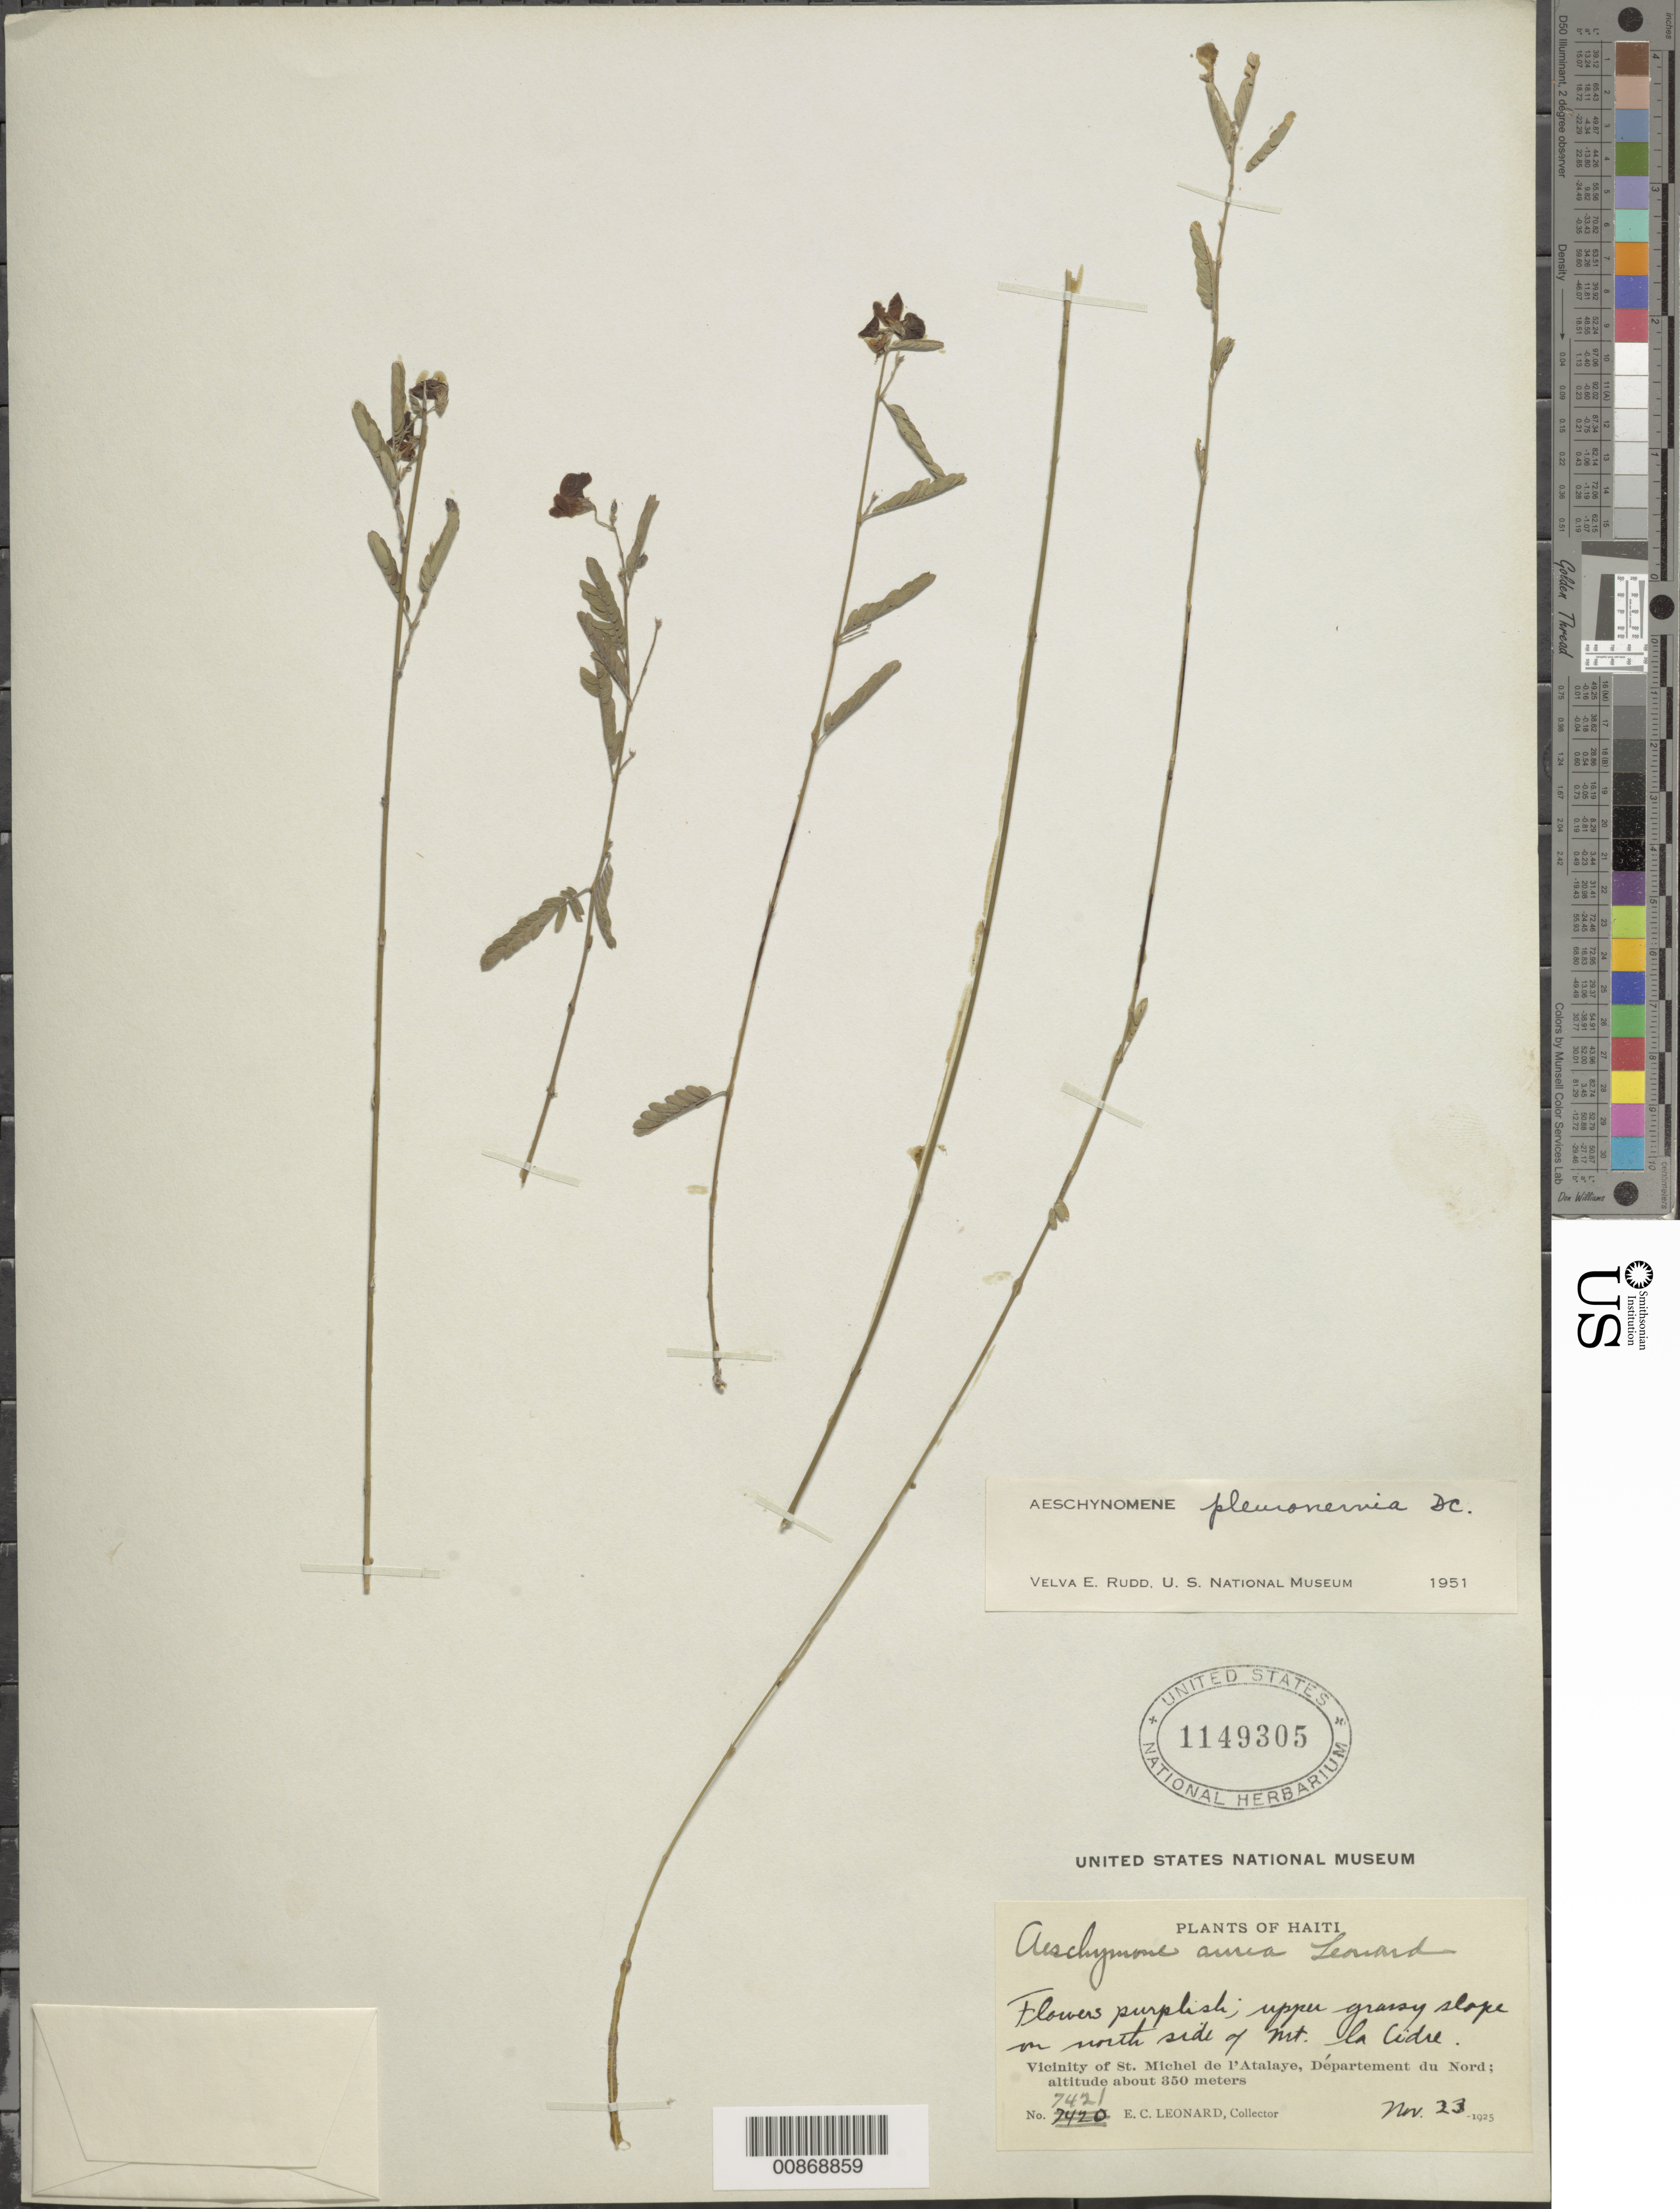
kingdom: Plantae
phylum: Tracheophyta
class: Magnoliopsida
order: Fabales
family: Fabaceae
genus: Aeschynomene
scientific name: Aeschynomene pleuronervia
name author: DC.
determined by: Rudd, V. E.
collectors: E. C. Leonard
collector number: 7421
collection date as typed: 23 Nov 1925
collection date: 1925-11-23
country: Haiti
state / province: Nord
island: Hispaniola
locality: Vicinity of St. Michel de l'Atalaye. North side of Mt. la Cidre.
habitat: Upper grassy slope on north side of Mt.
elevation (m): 350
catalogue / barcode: US 1149305